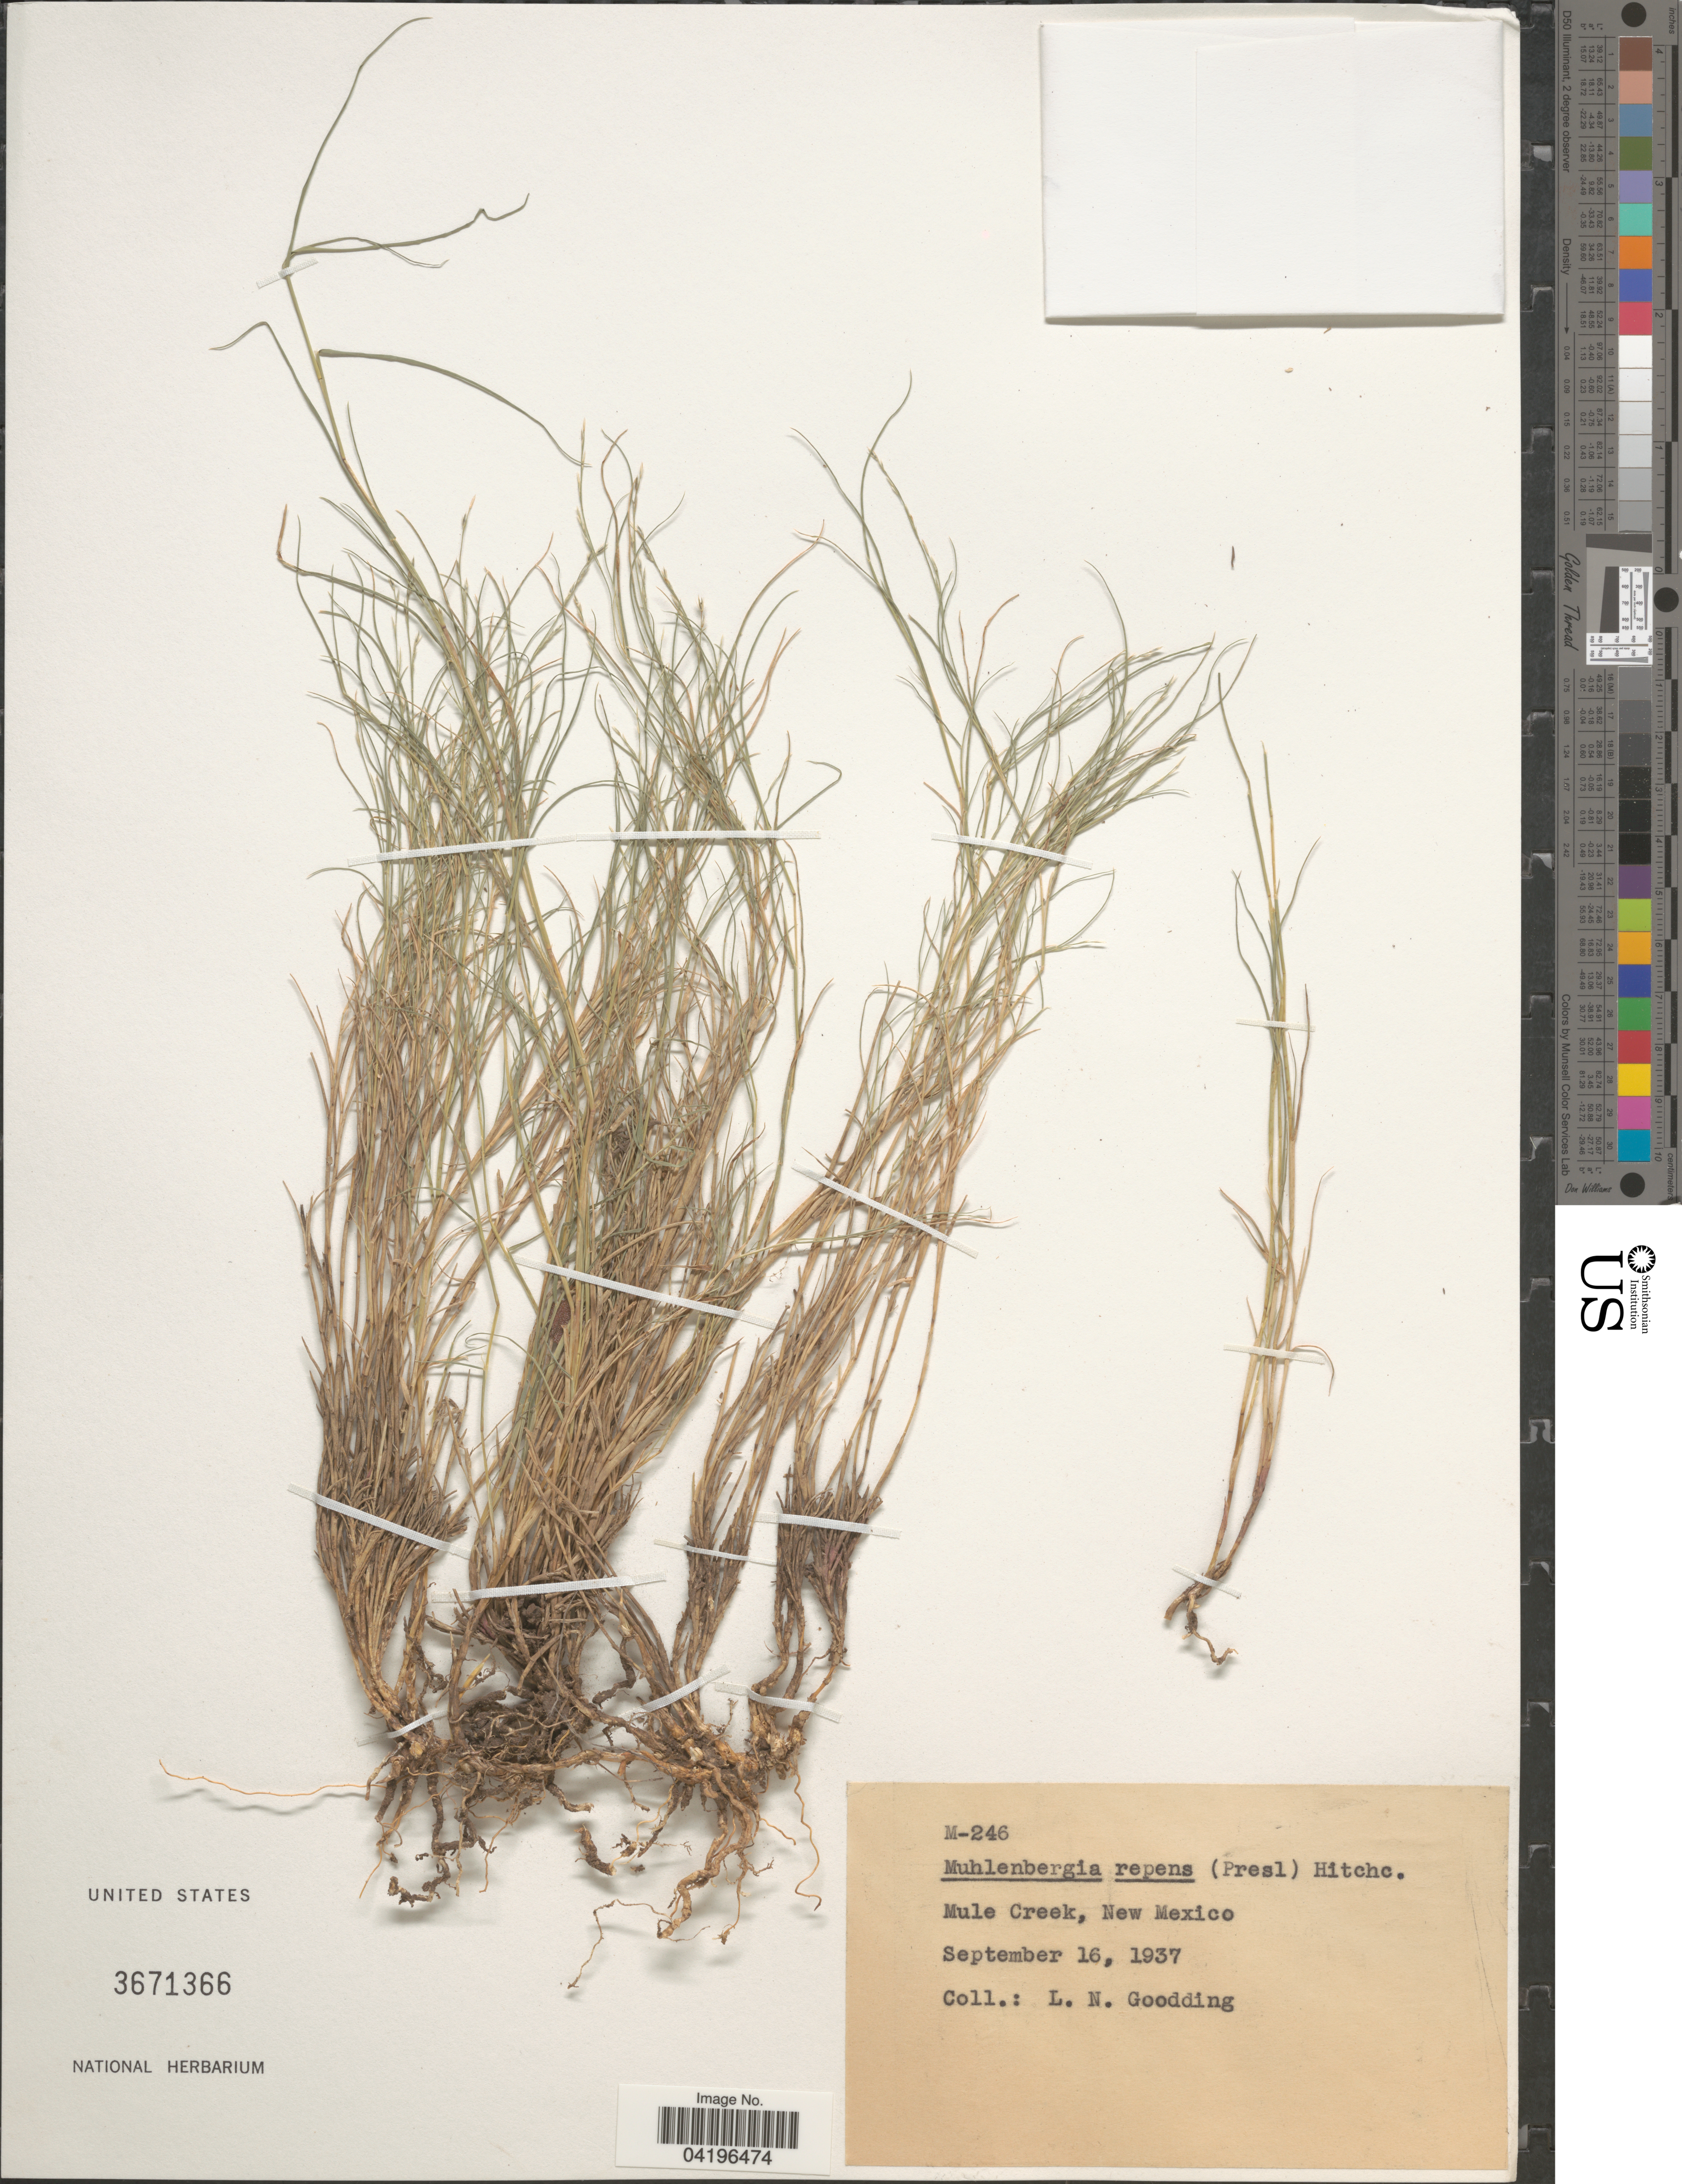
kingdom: Plantae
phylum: Tracheophyta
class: Liliopsida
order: Poales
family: Poaceae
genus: Muhlenbergia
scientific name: Muhlenbergia repens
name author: (J. Presl) Hitchc.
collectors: L. N. Goodding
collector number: M-246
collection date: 1937-09-16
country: United States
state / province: New Mexico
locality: Mule Creek.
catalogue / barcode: US 3671366